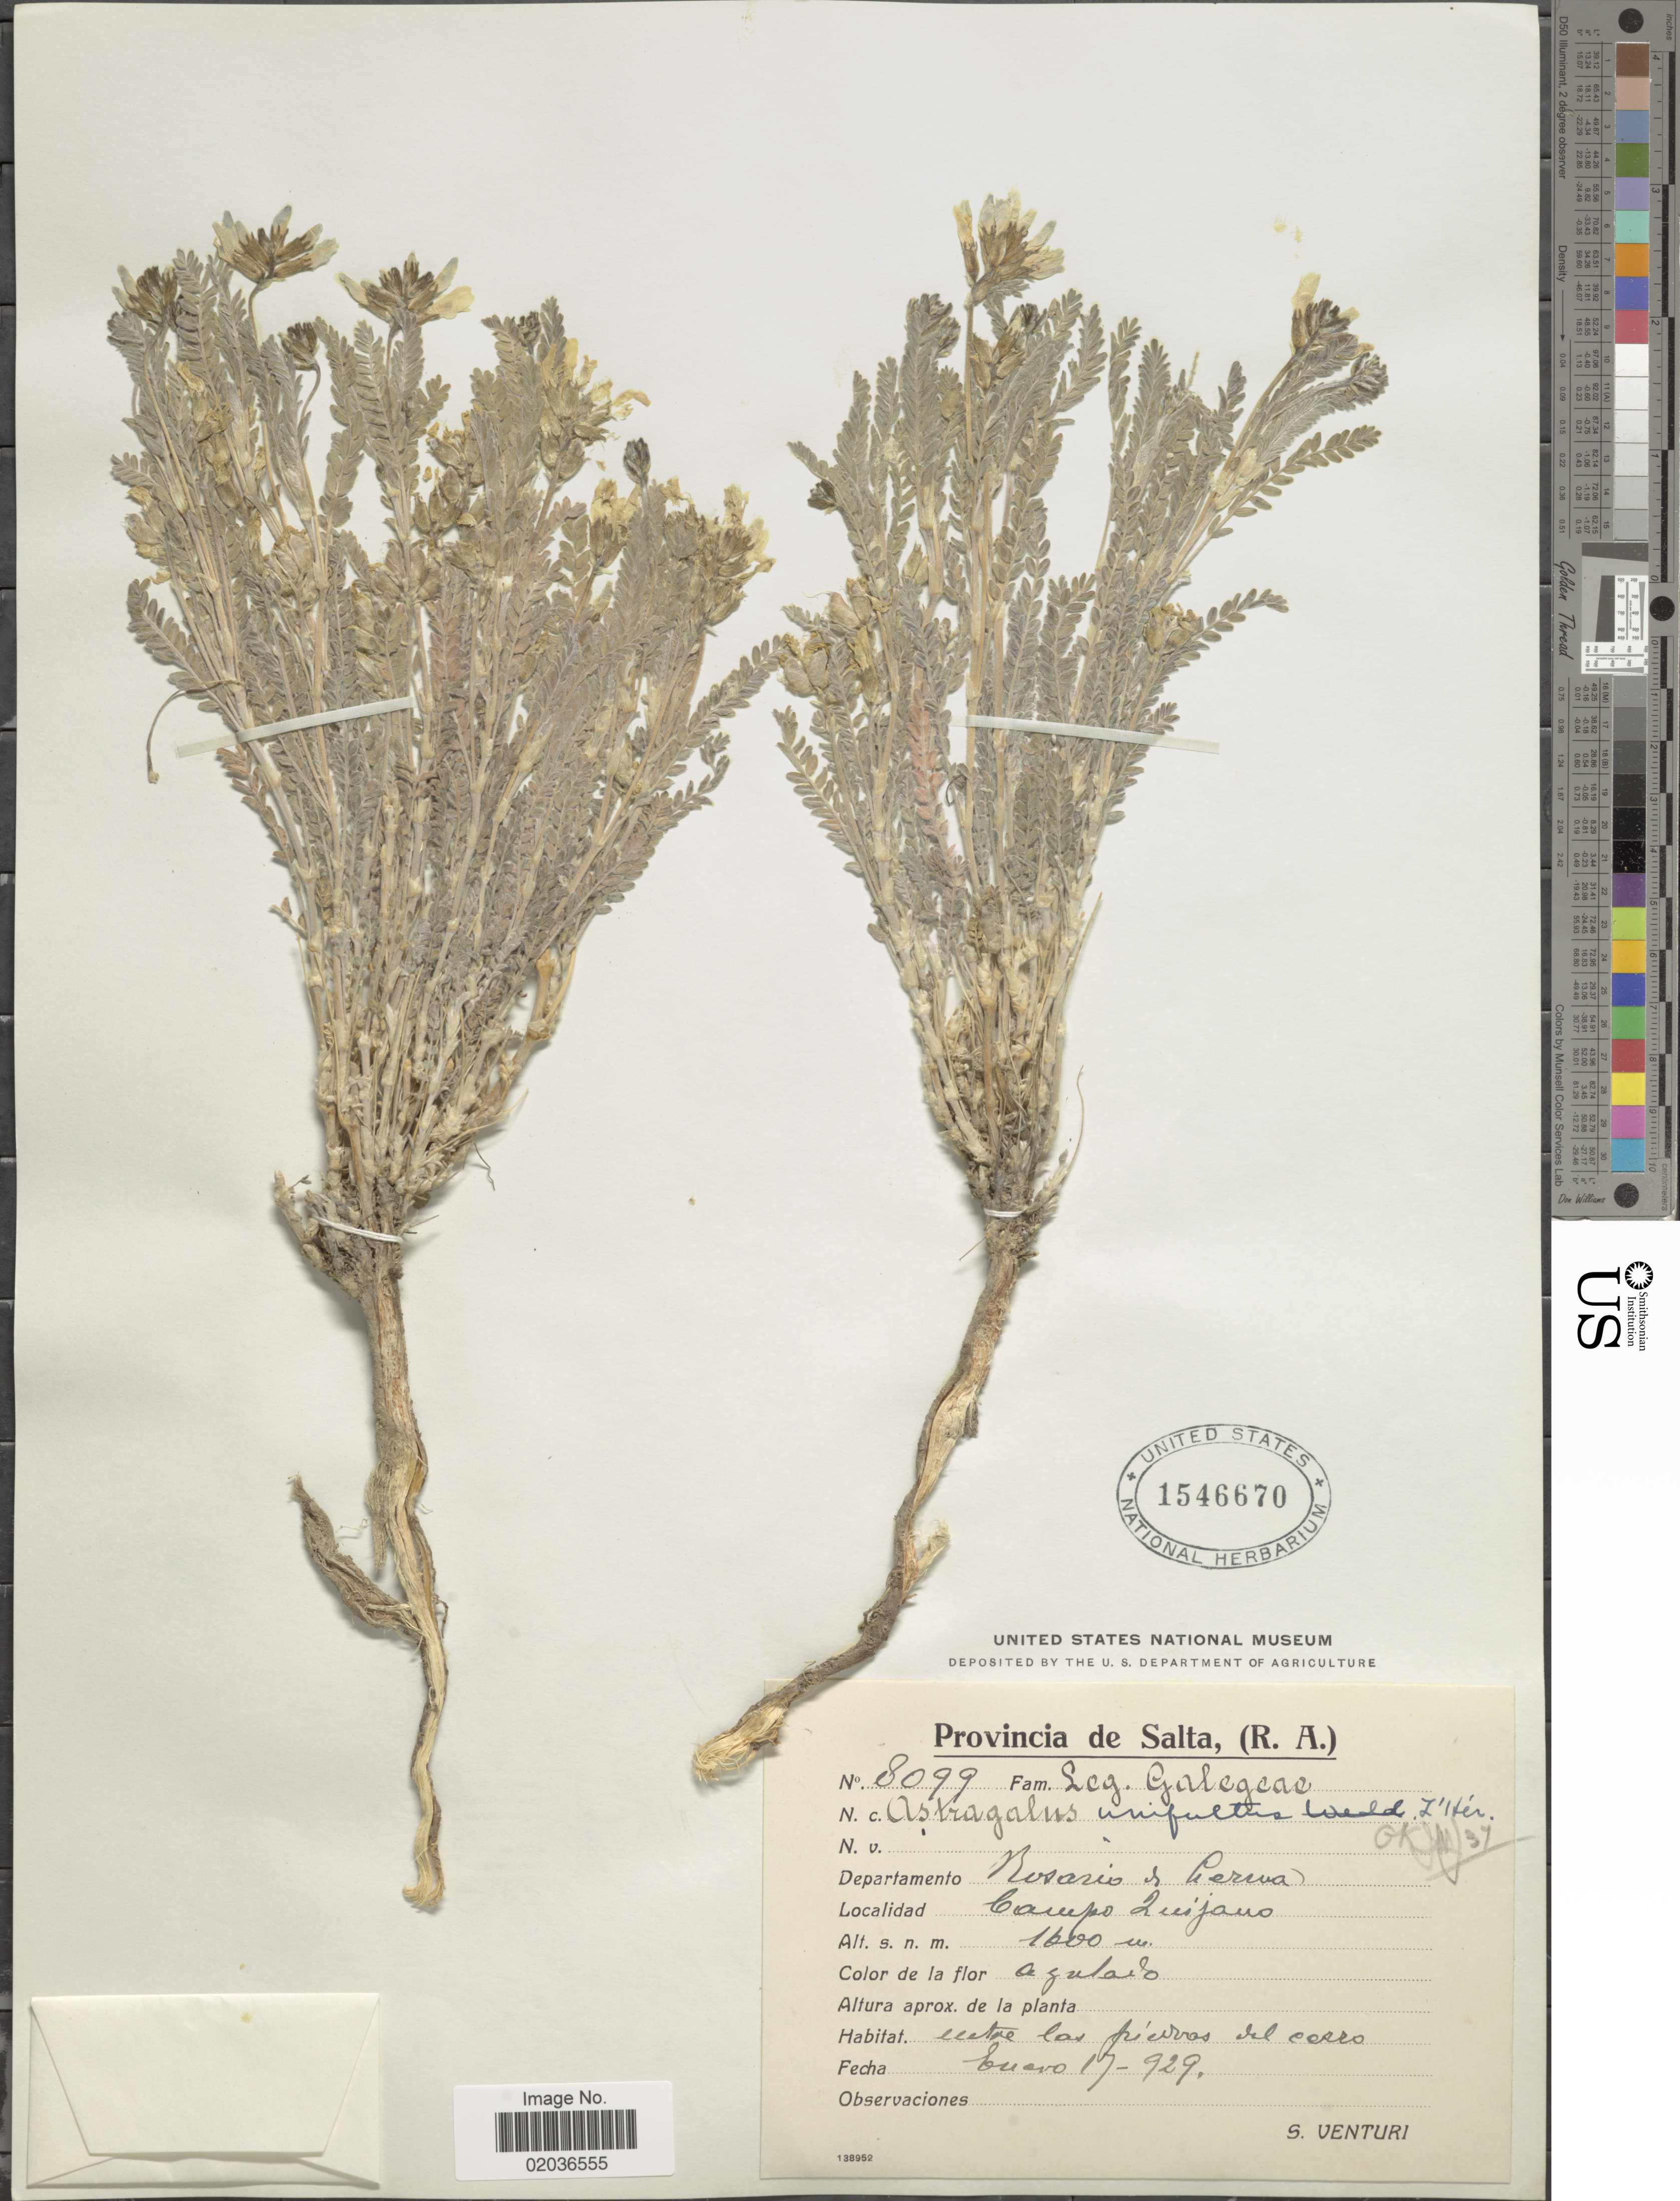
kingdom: Plantae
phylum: Tracheophyta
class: Magnoliopsida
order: Fabales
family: Fabaceae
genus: Astragalus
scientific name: Astragalus garbancillo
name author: Cav.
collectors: S. Venturi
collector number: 8099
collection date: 1929-01-17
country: Argentina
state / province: Salta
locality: Provincia de Salta, (R.A.). Departamento Rosario de Lerma. Campo Quijano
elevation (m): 1600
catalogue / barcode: US 1546670